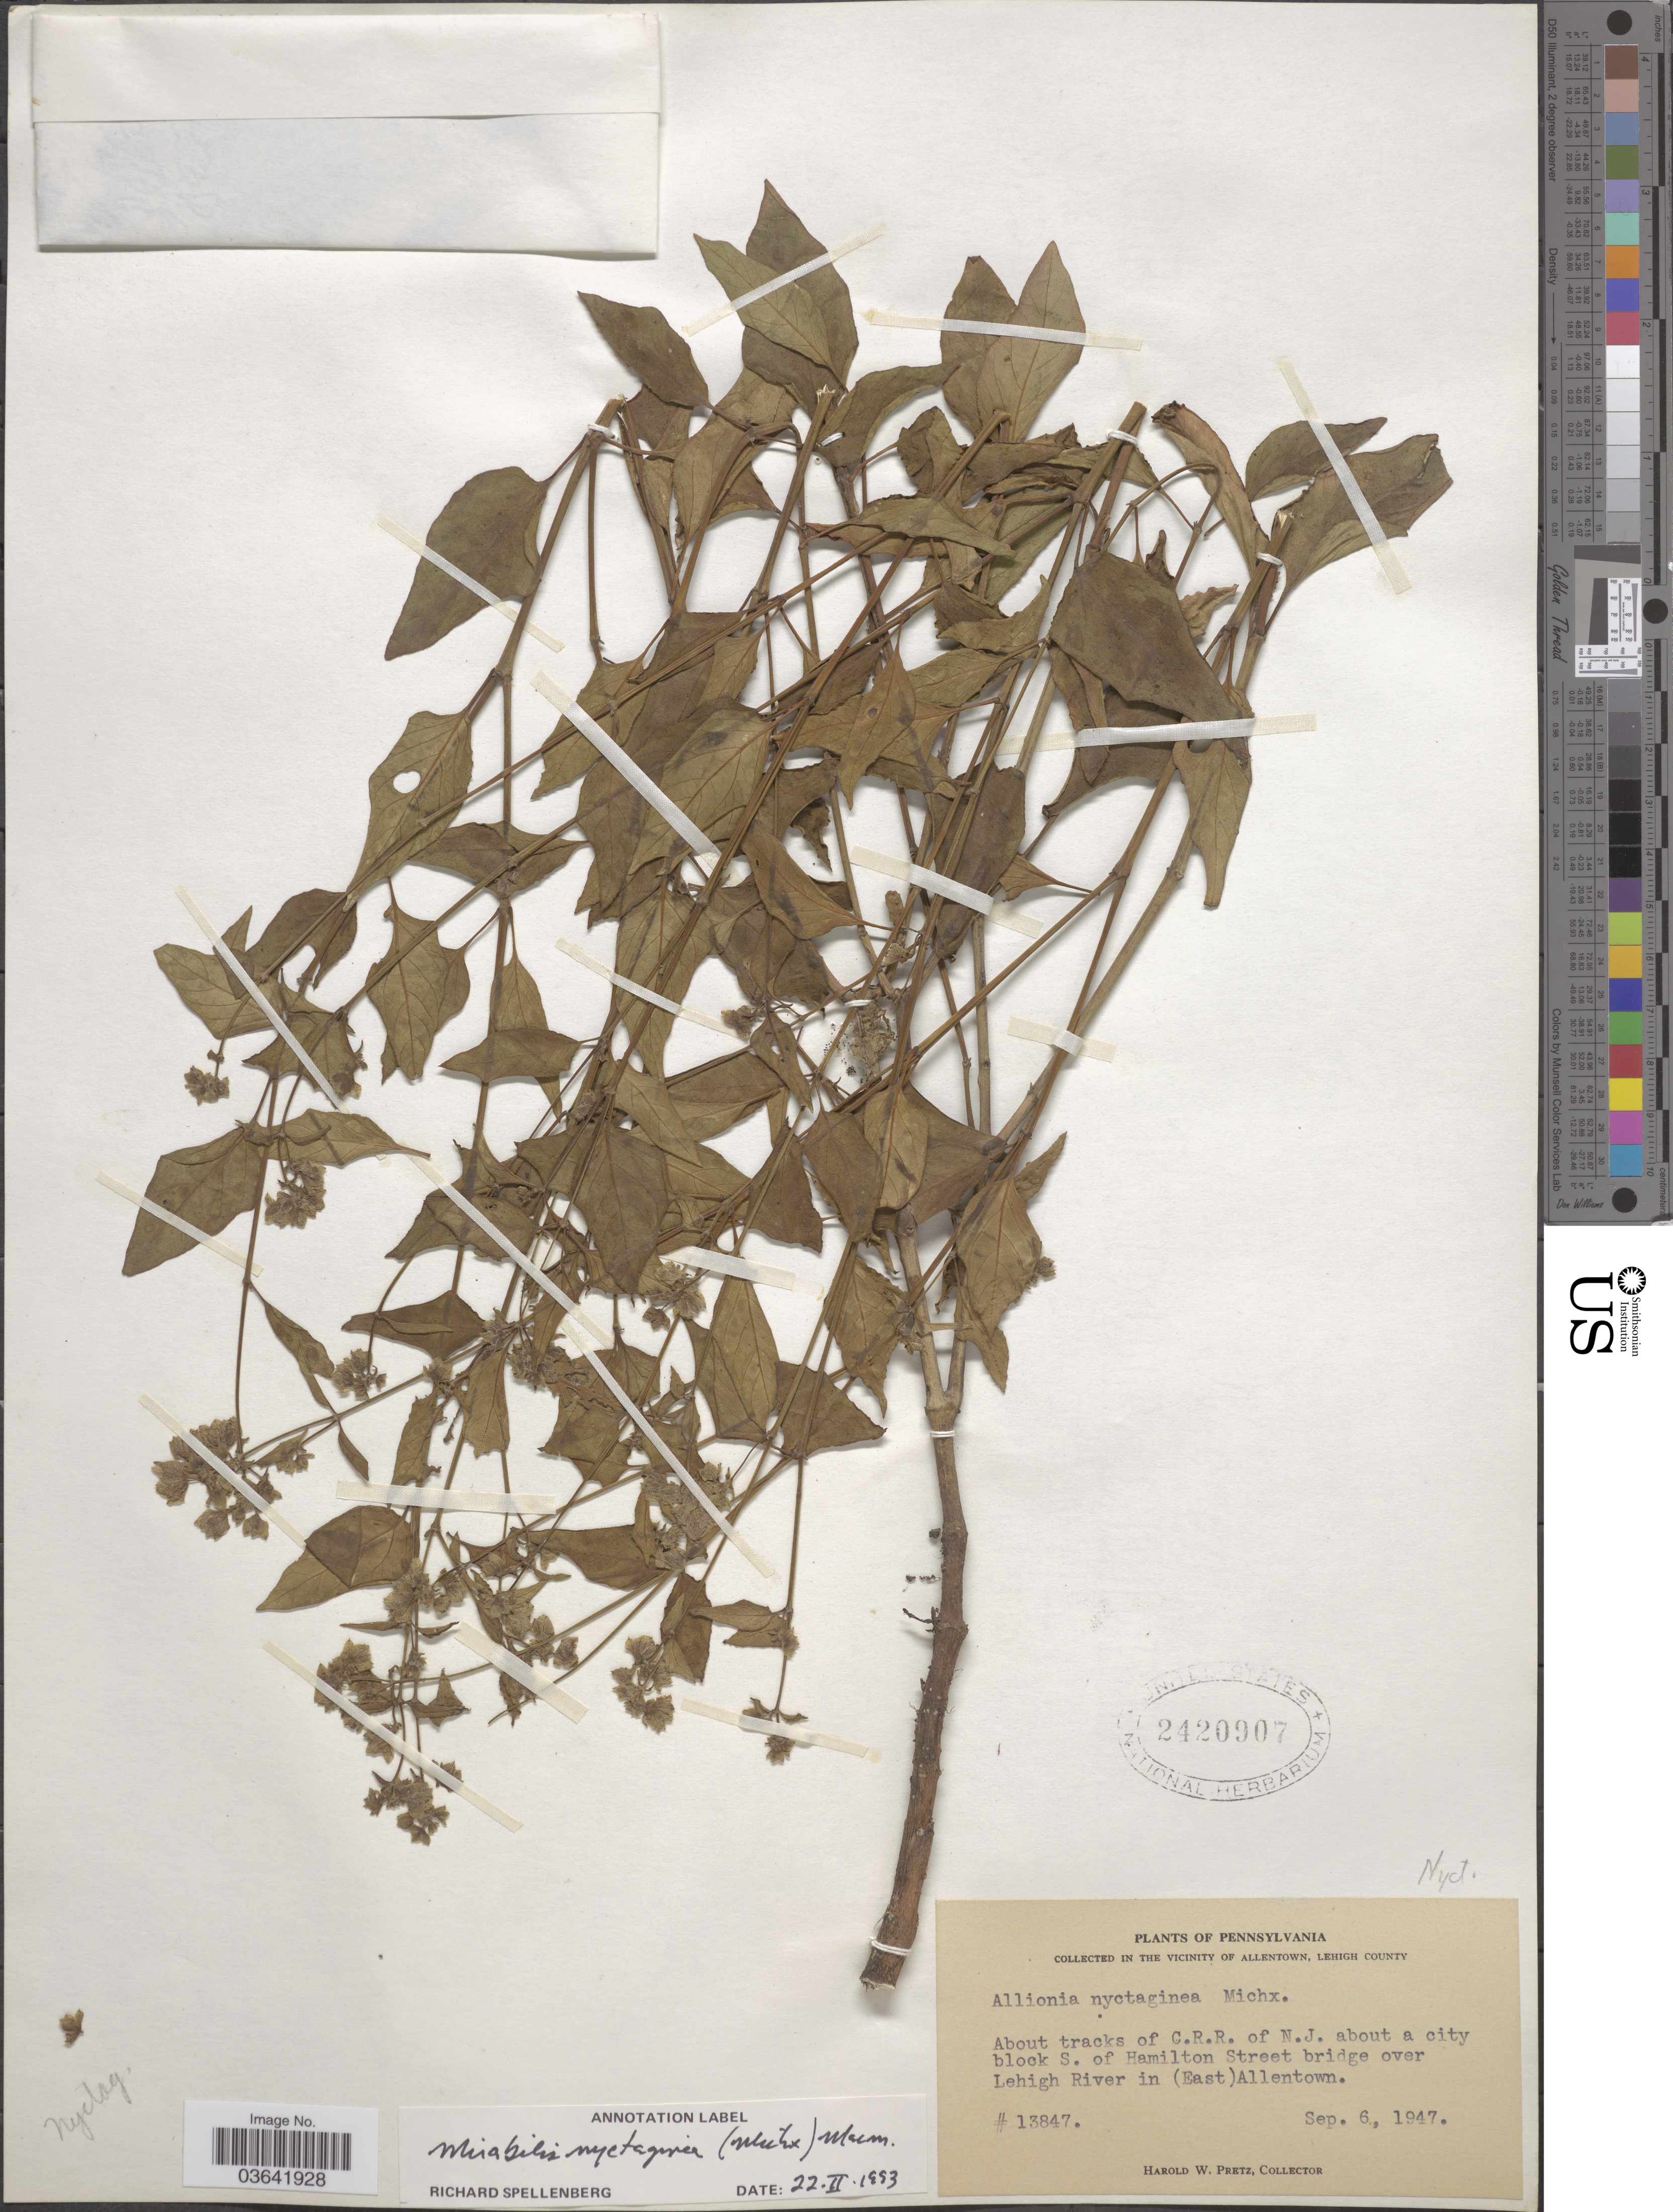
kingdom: Plantae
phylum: Tracheophyta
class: Magnoliopsida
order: Caryophyllales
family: Nyctaginaceae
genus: Mirabilis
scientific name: Mirabilis nyctaginea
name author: (Michx.) MacMill.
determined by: Spellenberg, R.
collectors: H. W. Pretz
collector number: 13847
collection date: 1947-09-06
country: United States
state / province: Pennsylvania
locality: About tracks of C. R. R. of N. J. about a city block S. of Hamilton Street bridge over Lehigh River in (East) Allentown.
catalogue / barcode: US 2420907